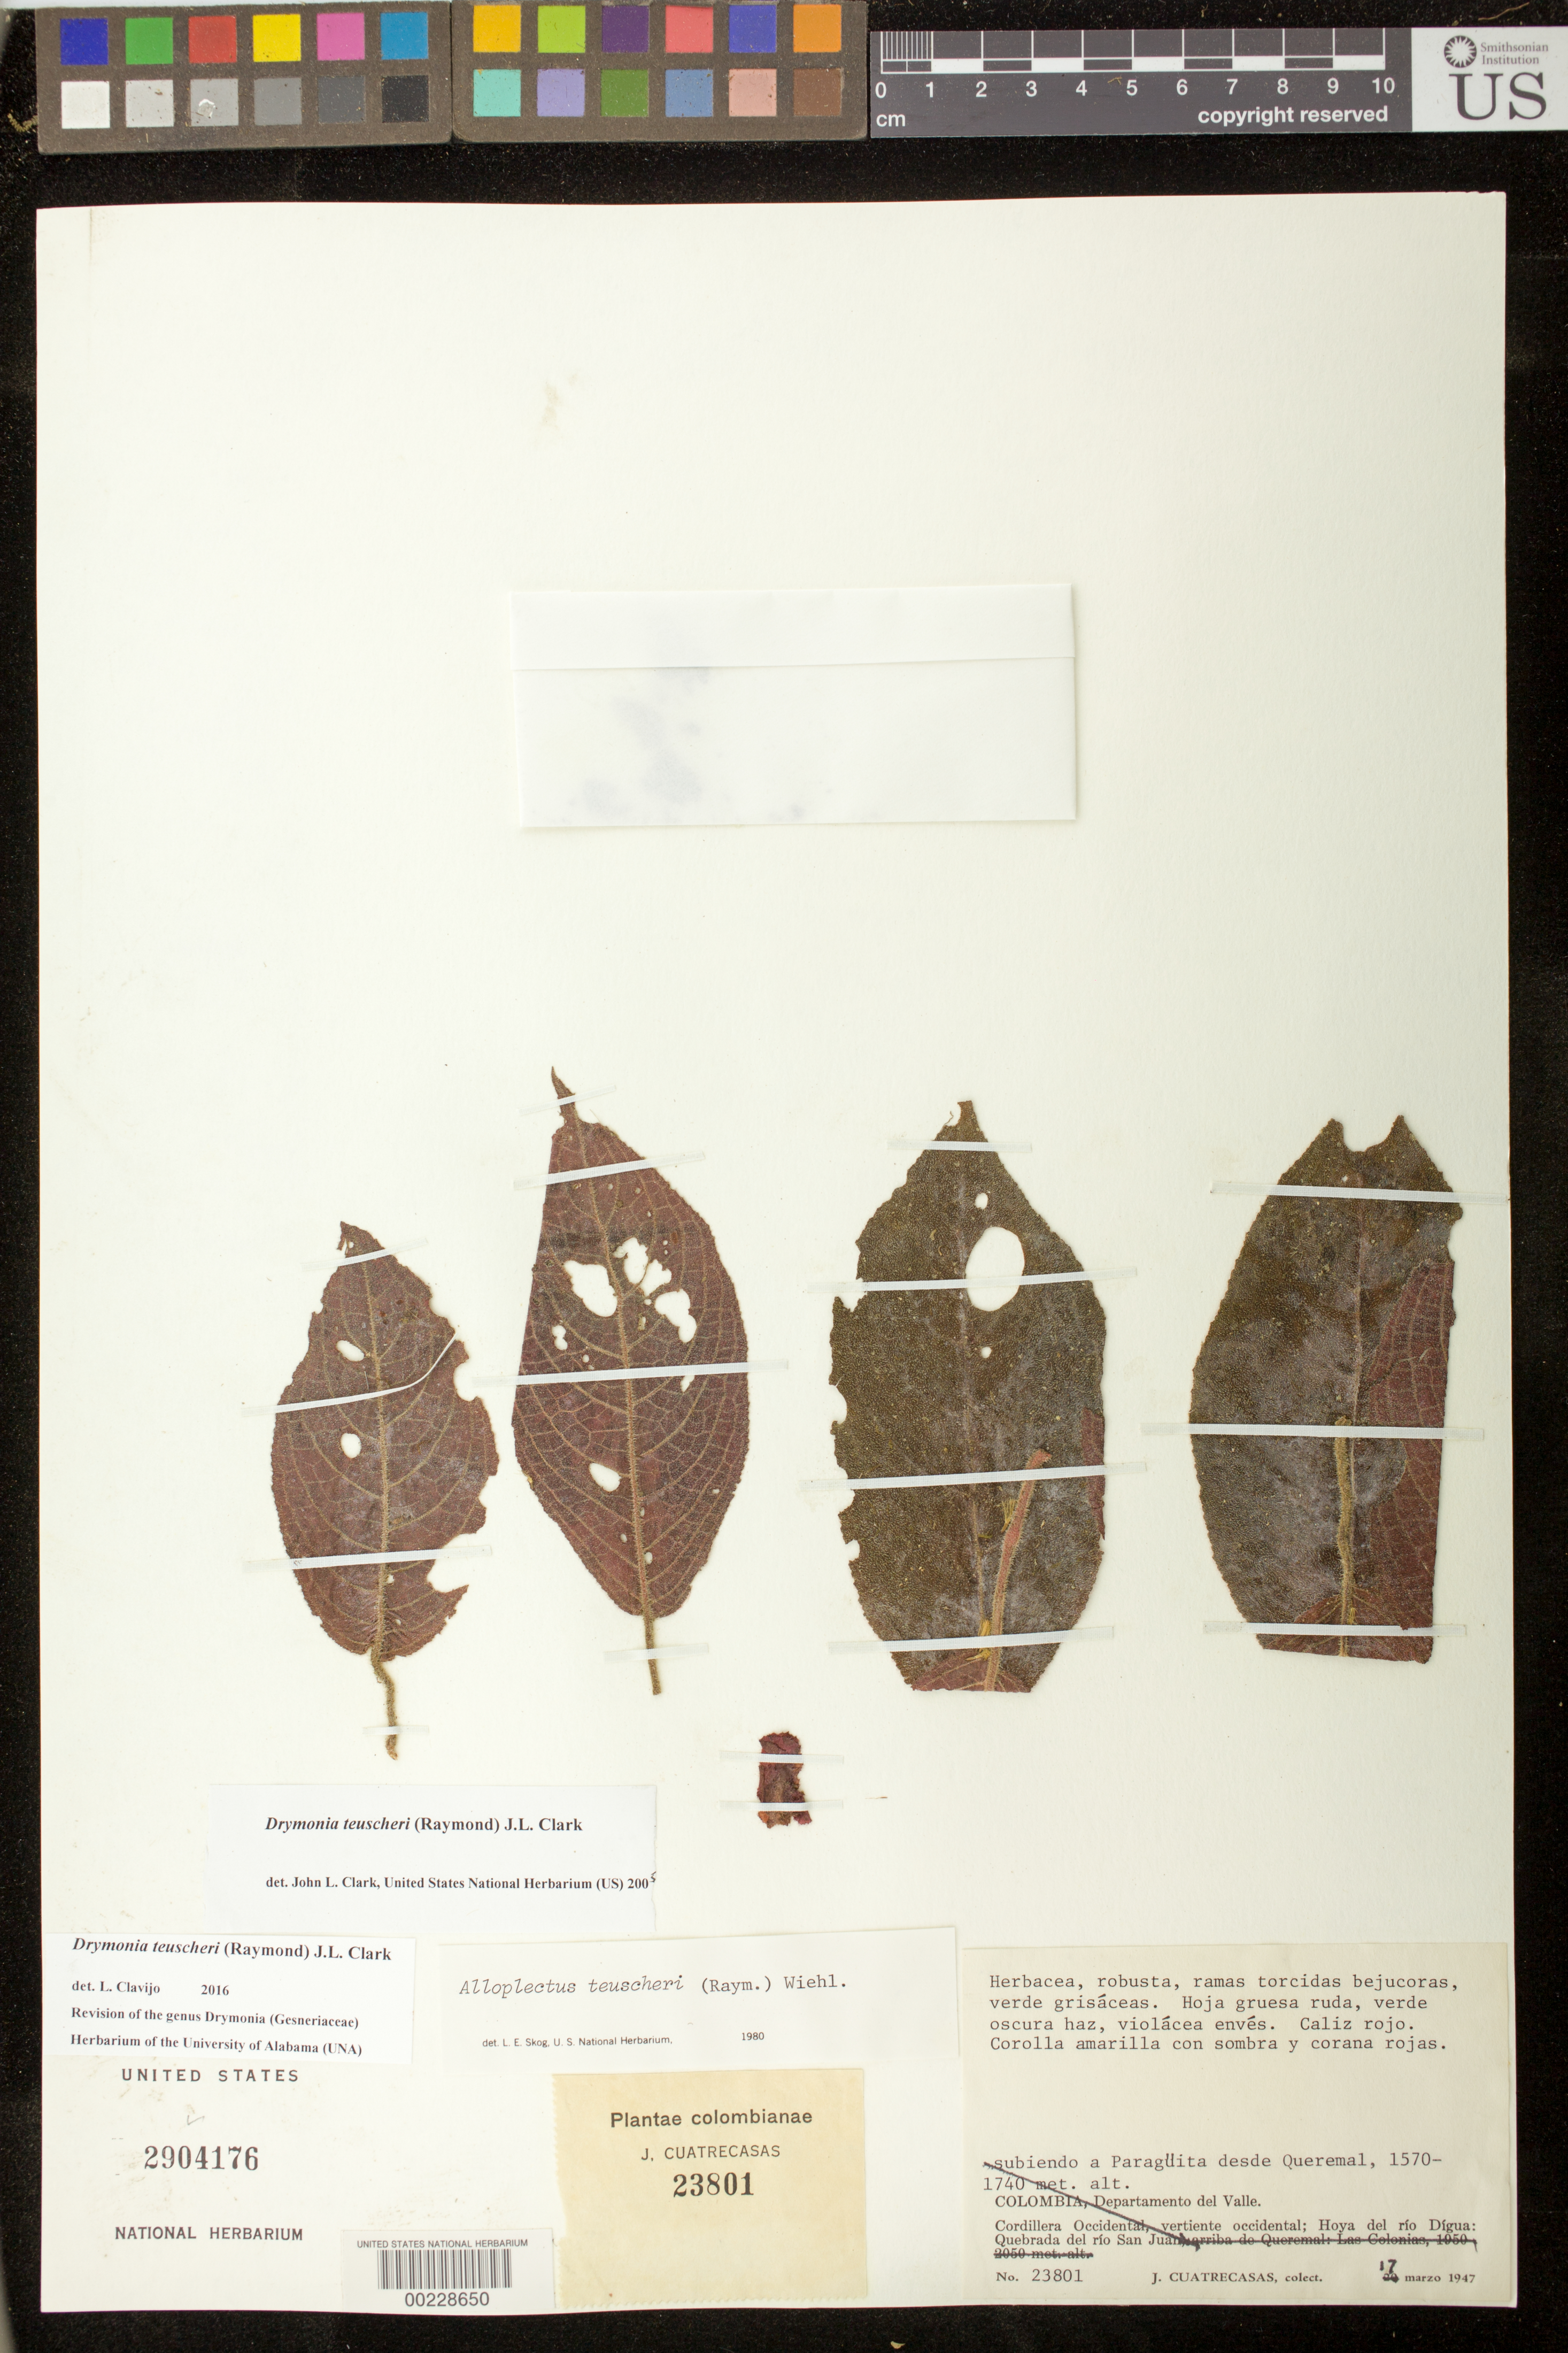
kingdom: Plantae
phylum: Tracheophyta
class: Magnoliopsida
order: Lamiales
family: Gesneriaceae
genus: Drymonia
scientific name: Drymonia teuscheri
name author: (Raymond) J.L. Clark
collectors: J. Cuatrecasas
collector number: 23801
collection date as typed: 17 Mar 1947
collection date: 1947-03-17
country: Colombia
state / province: Valle del Cauca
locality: Walking up to Paraguita from Queremal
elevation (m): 1570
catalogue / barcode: US 2904176